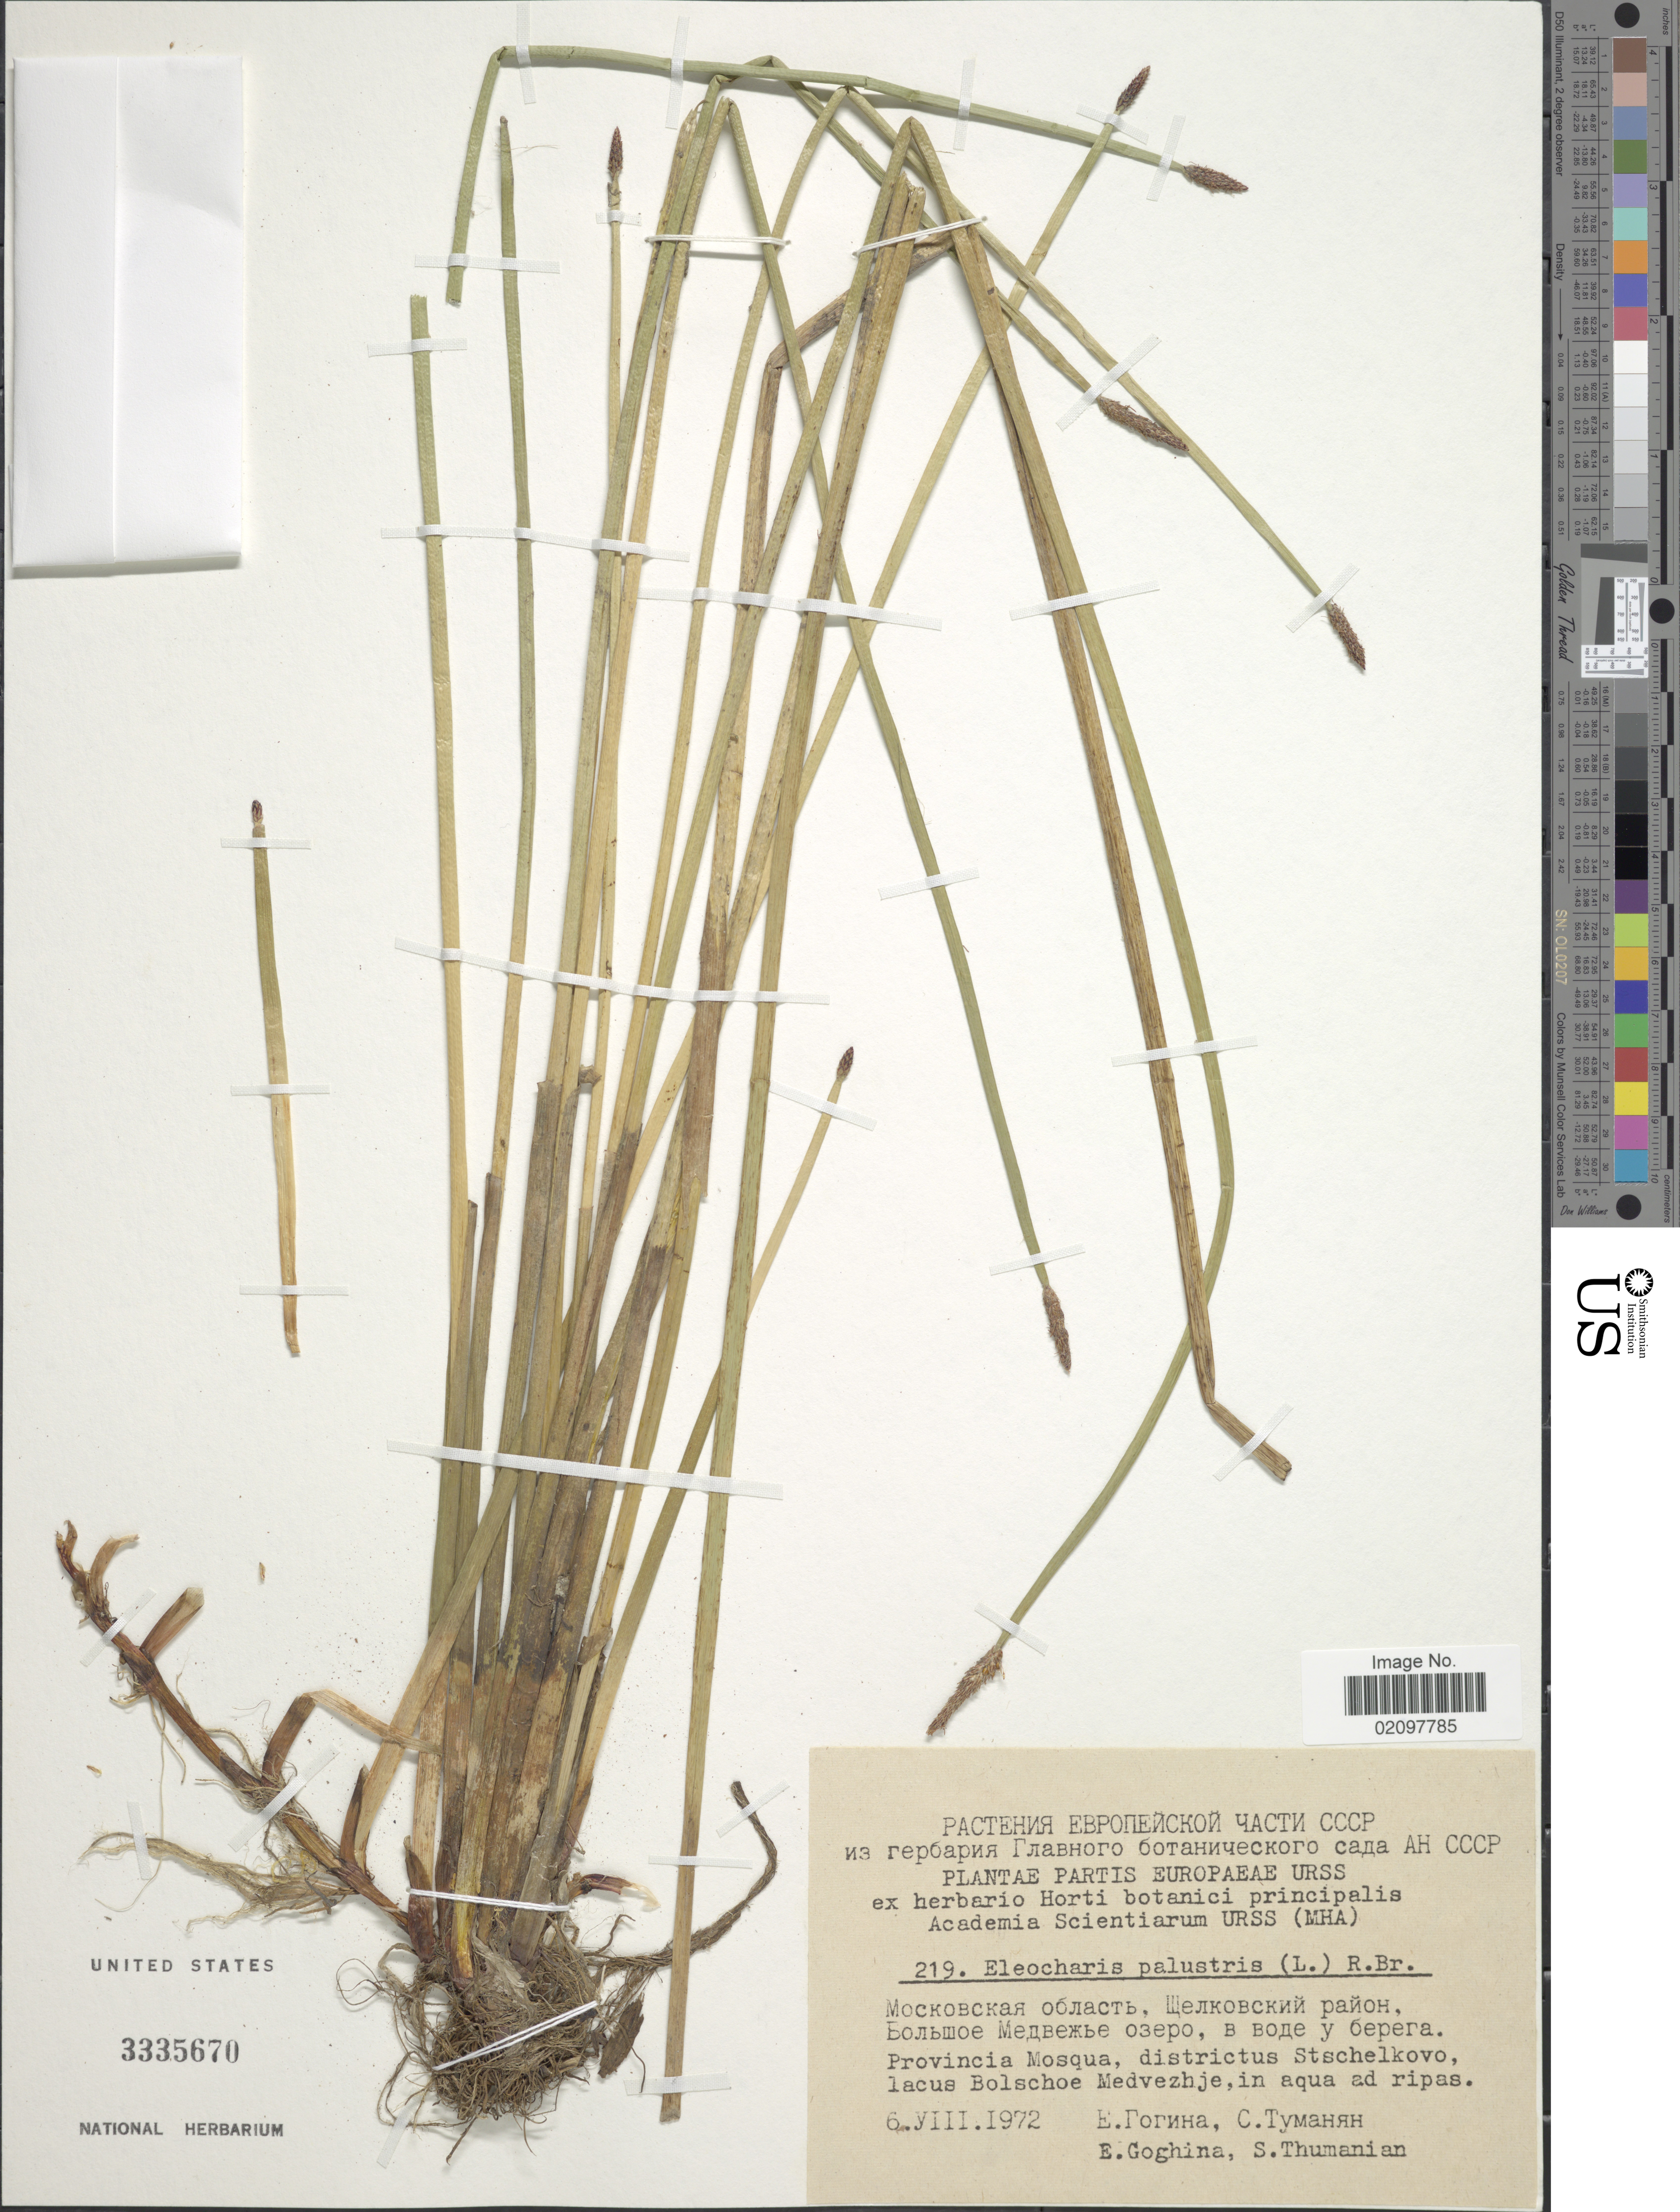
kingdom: Plantae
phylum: Tracheophyta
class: Liliopsida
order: Poales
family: Cyperaceae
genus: Eleocharis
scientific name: Eleocharis palustris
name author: (L.) Roem. & Schult.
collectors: E. Goghina & S. Thumanian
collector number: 219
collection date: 1972-08-06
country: Russian Federation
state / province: Moscow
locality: Provincia Mosqua, districtus Shchyolkovo, lacus Bolschoe Medvezhje, in agua ad ripas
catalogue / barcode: US 3335670